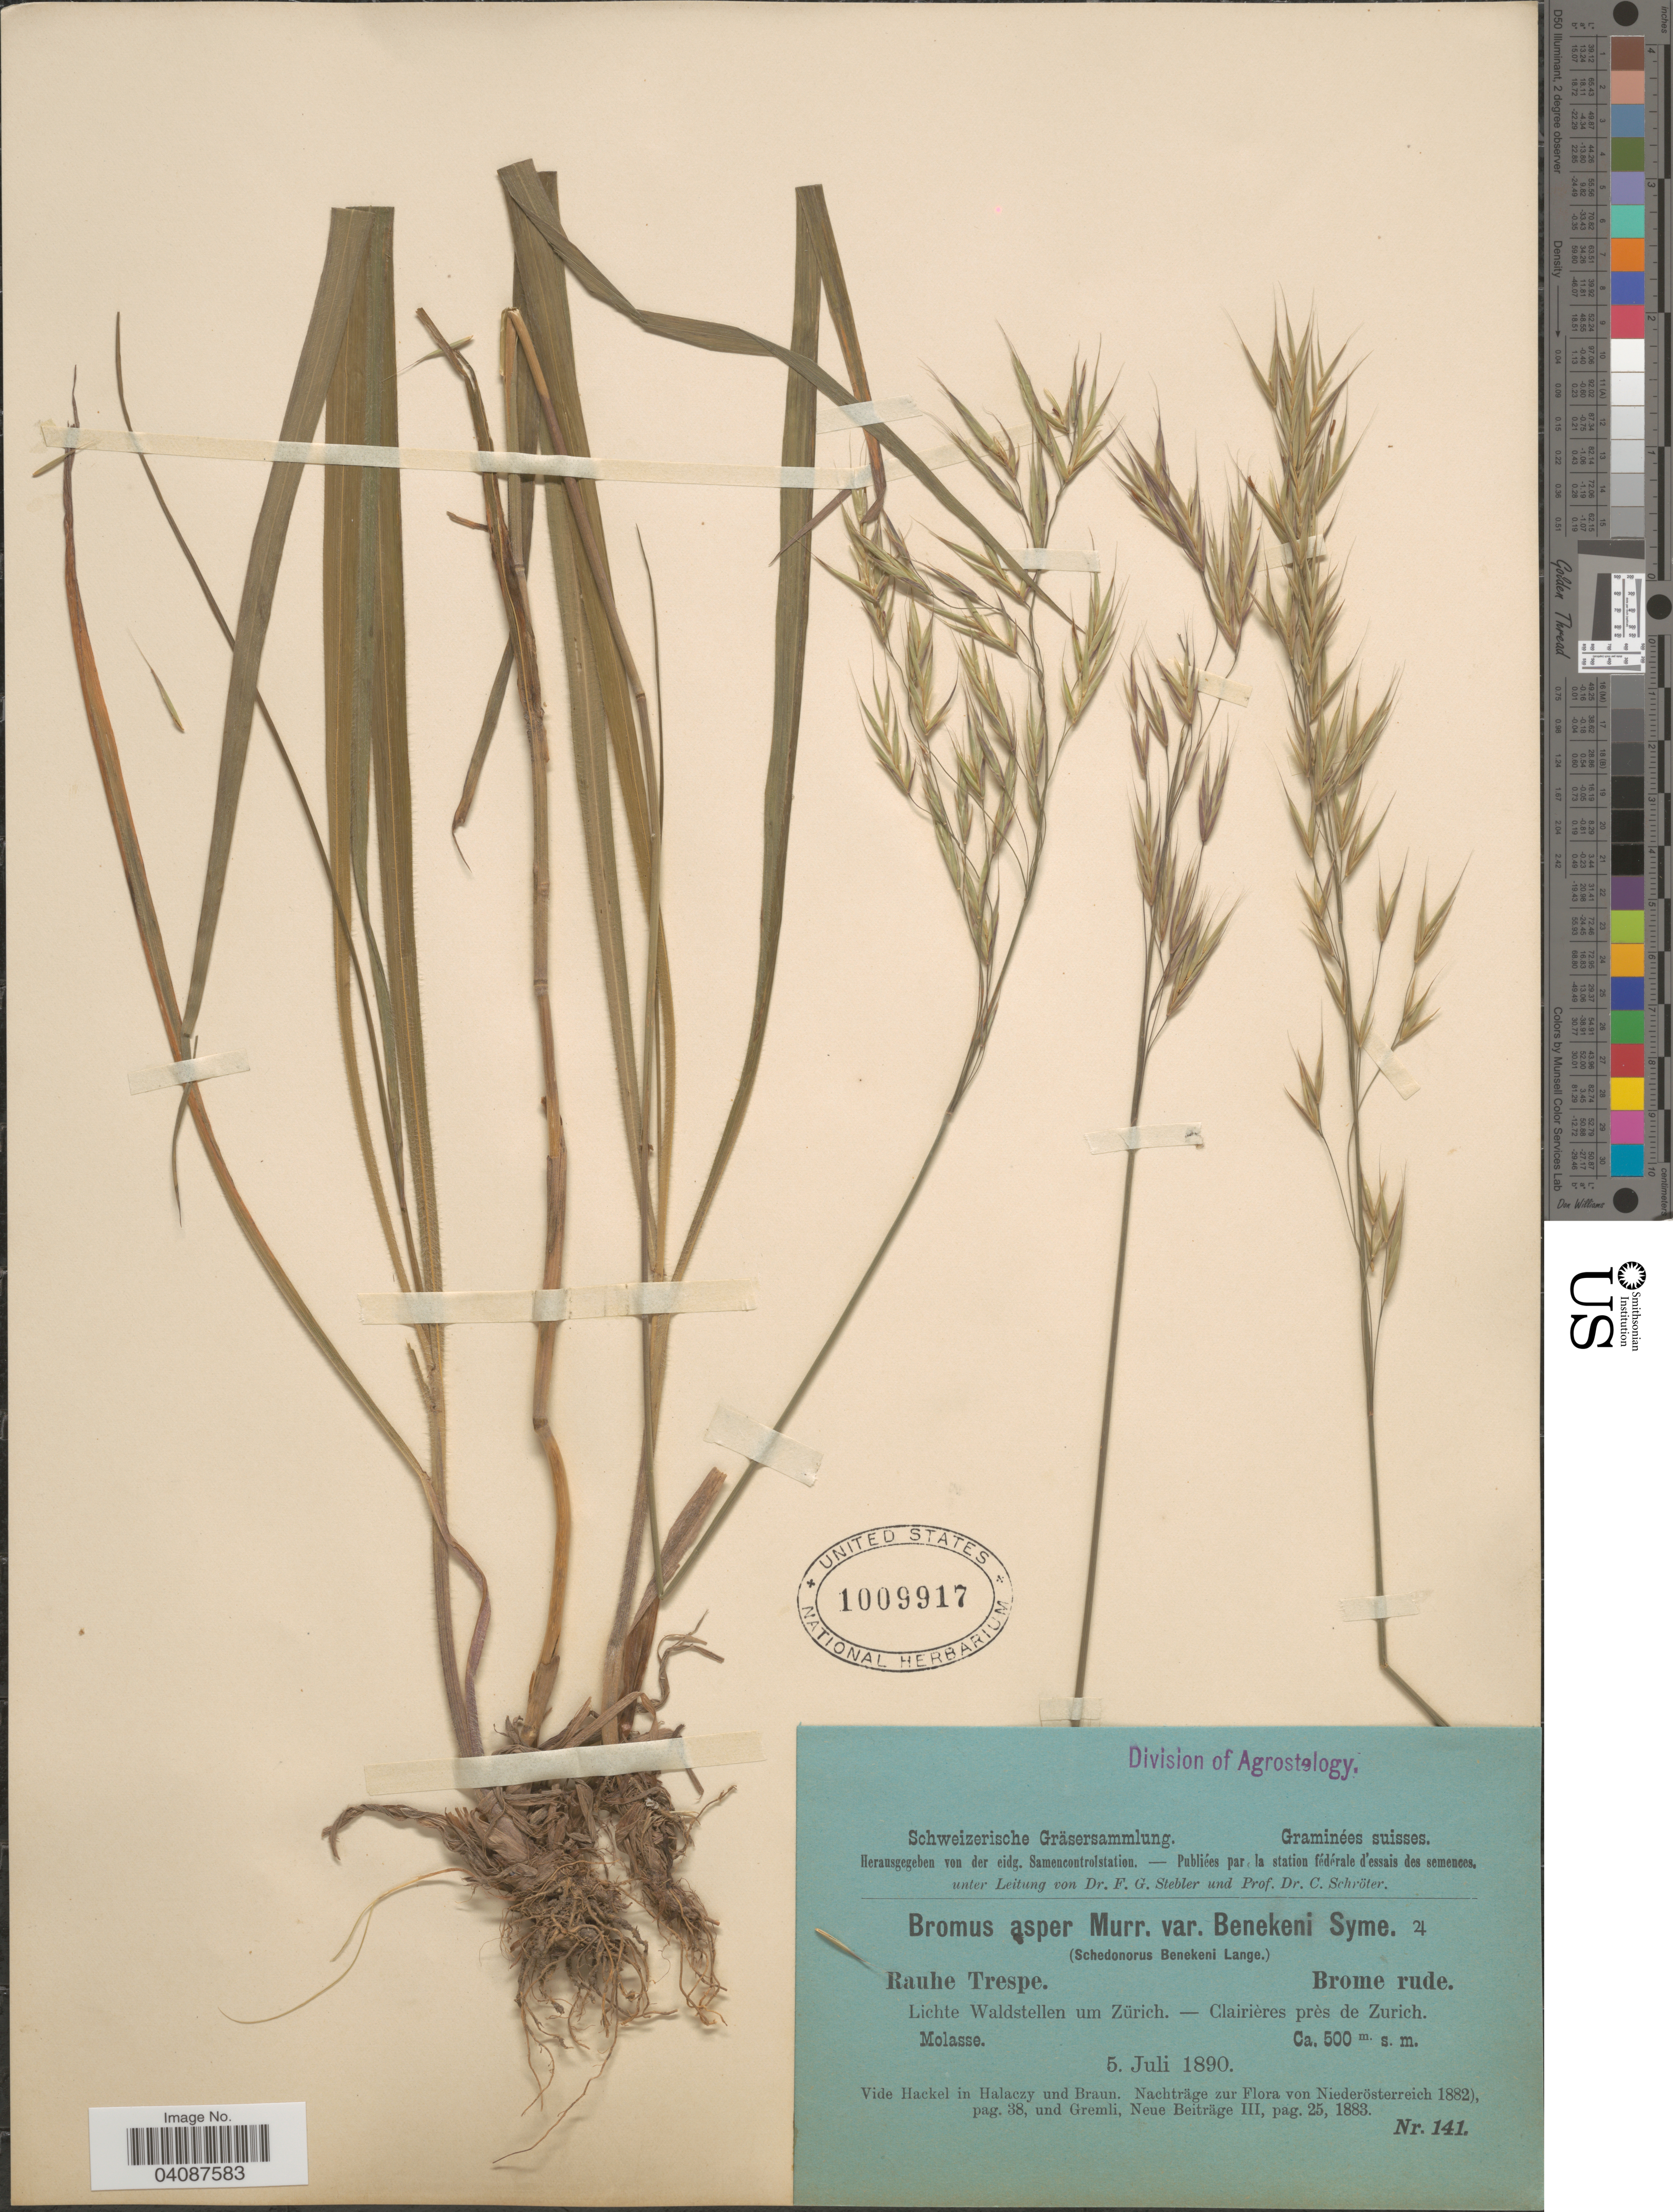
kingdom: Plantae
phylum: Tracheophyta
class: Liliopsida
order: Poales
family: Poaceae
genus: Bromus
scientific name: Bromus benekenii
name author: (Lange) Trimen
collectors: Stebler, F.G. & Schröter, C.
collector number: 141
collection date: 1890-07-05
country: Switzerland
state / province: Zurich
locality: Suisses. Lichte Waldstellen um Zürich - Clairières près de Zurich.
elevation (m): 500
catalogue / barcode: US 1009917